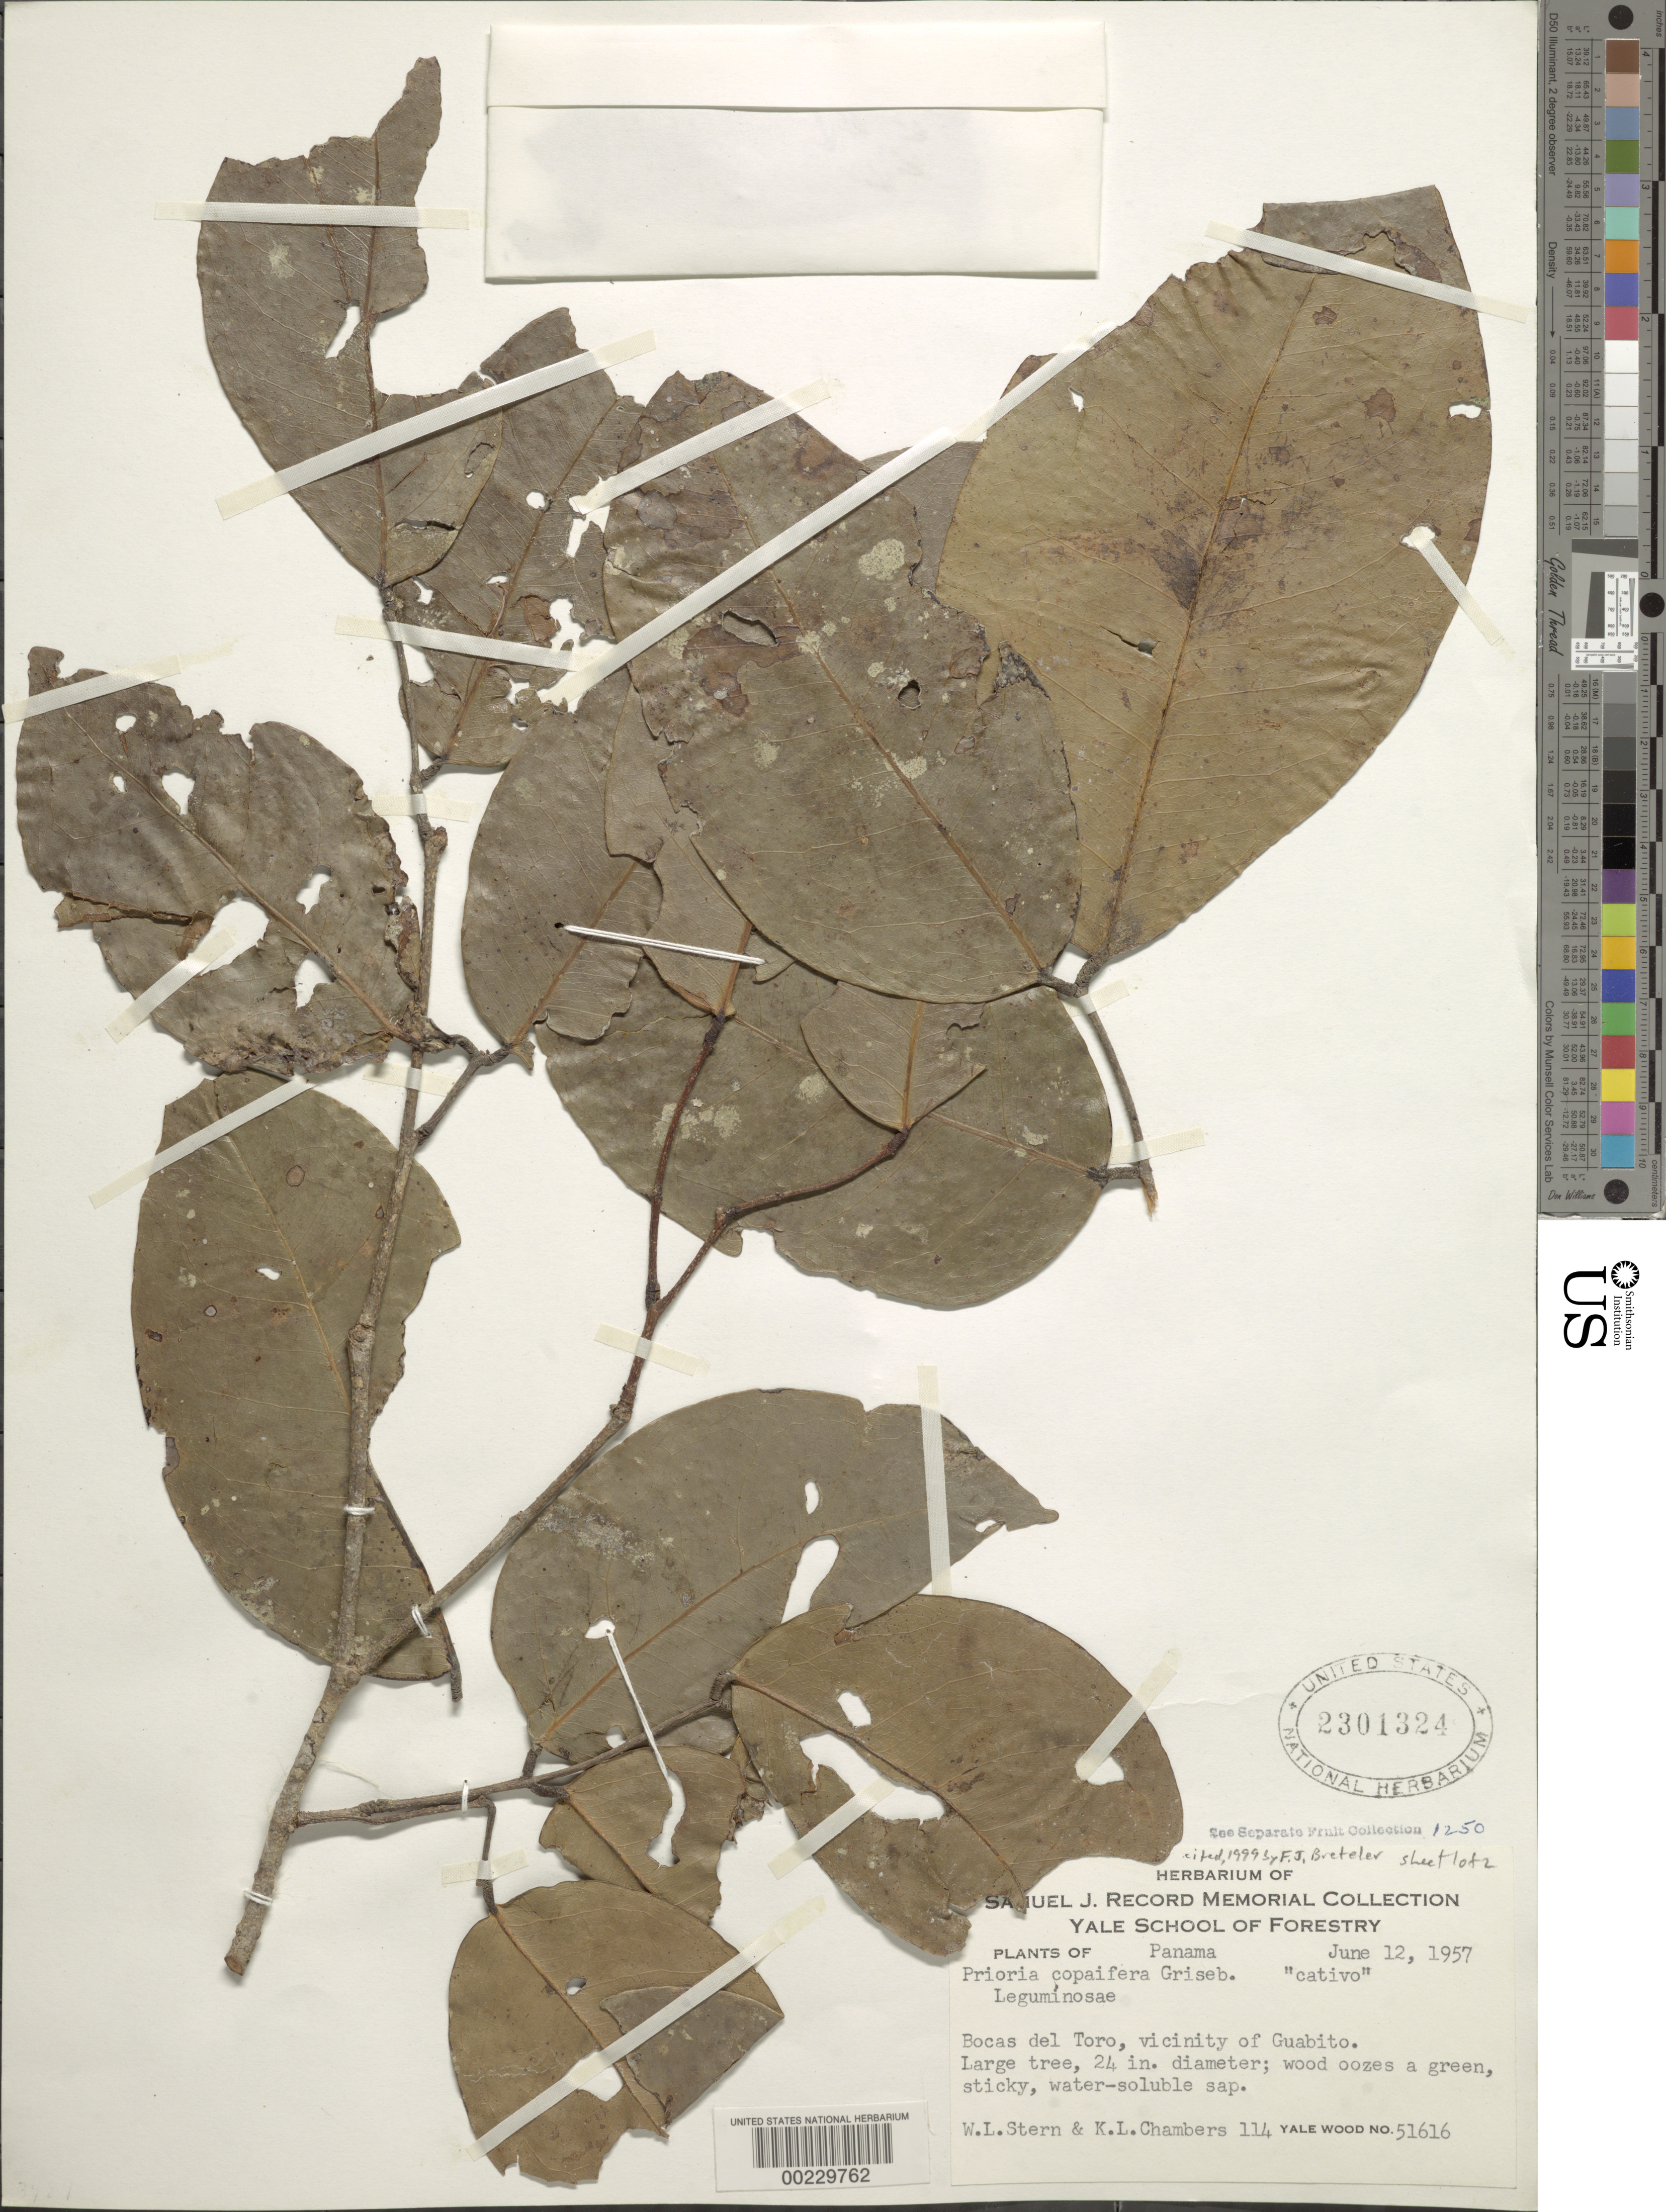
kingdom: Plantae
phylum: Tracheophyta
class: Magnoliopsida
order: Fabales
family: Fabaceae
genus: Prioria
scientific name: Prioria copaifera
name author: Griseb.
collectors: W. L. Stern & K. L. Chambers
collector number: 114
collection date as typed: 12 Jun 1957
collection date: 1957-06-12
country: Panama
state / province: Bocas del Toro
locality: Vicinity of Guabito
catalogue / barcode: US 2301324